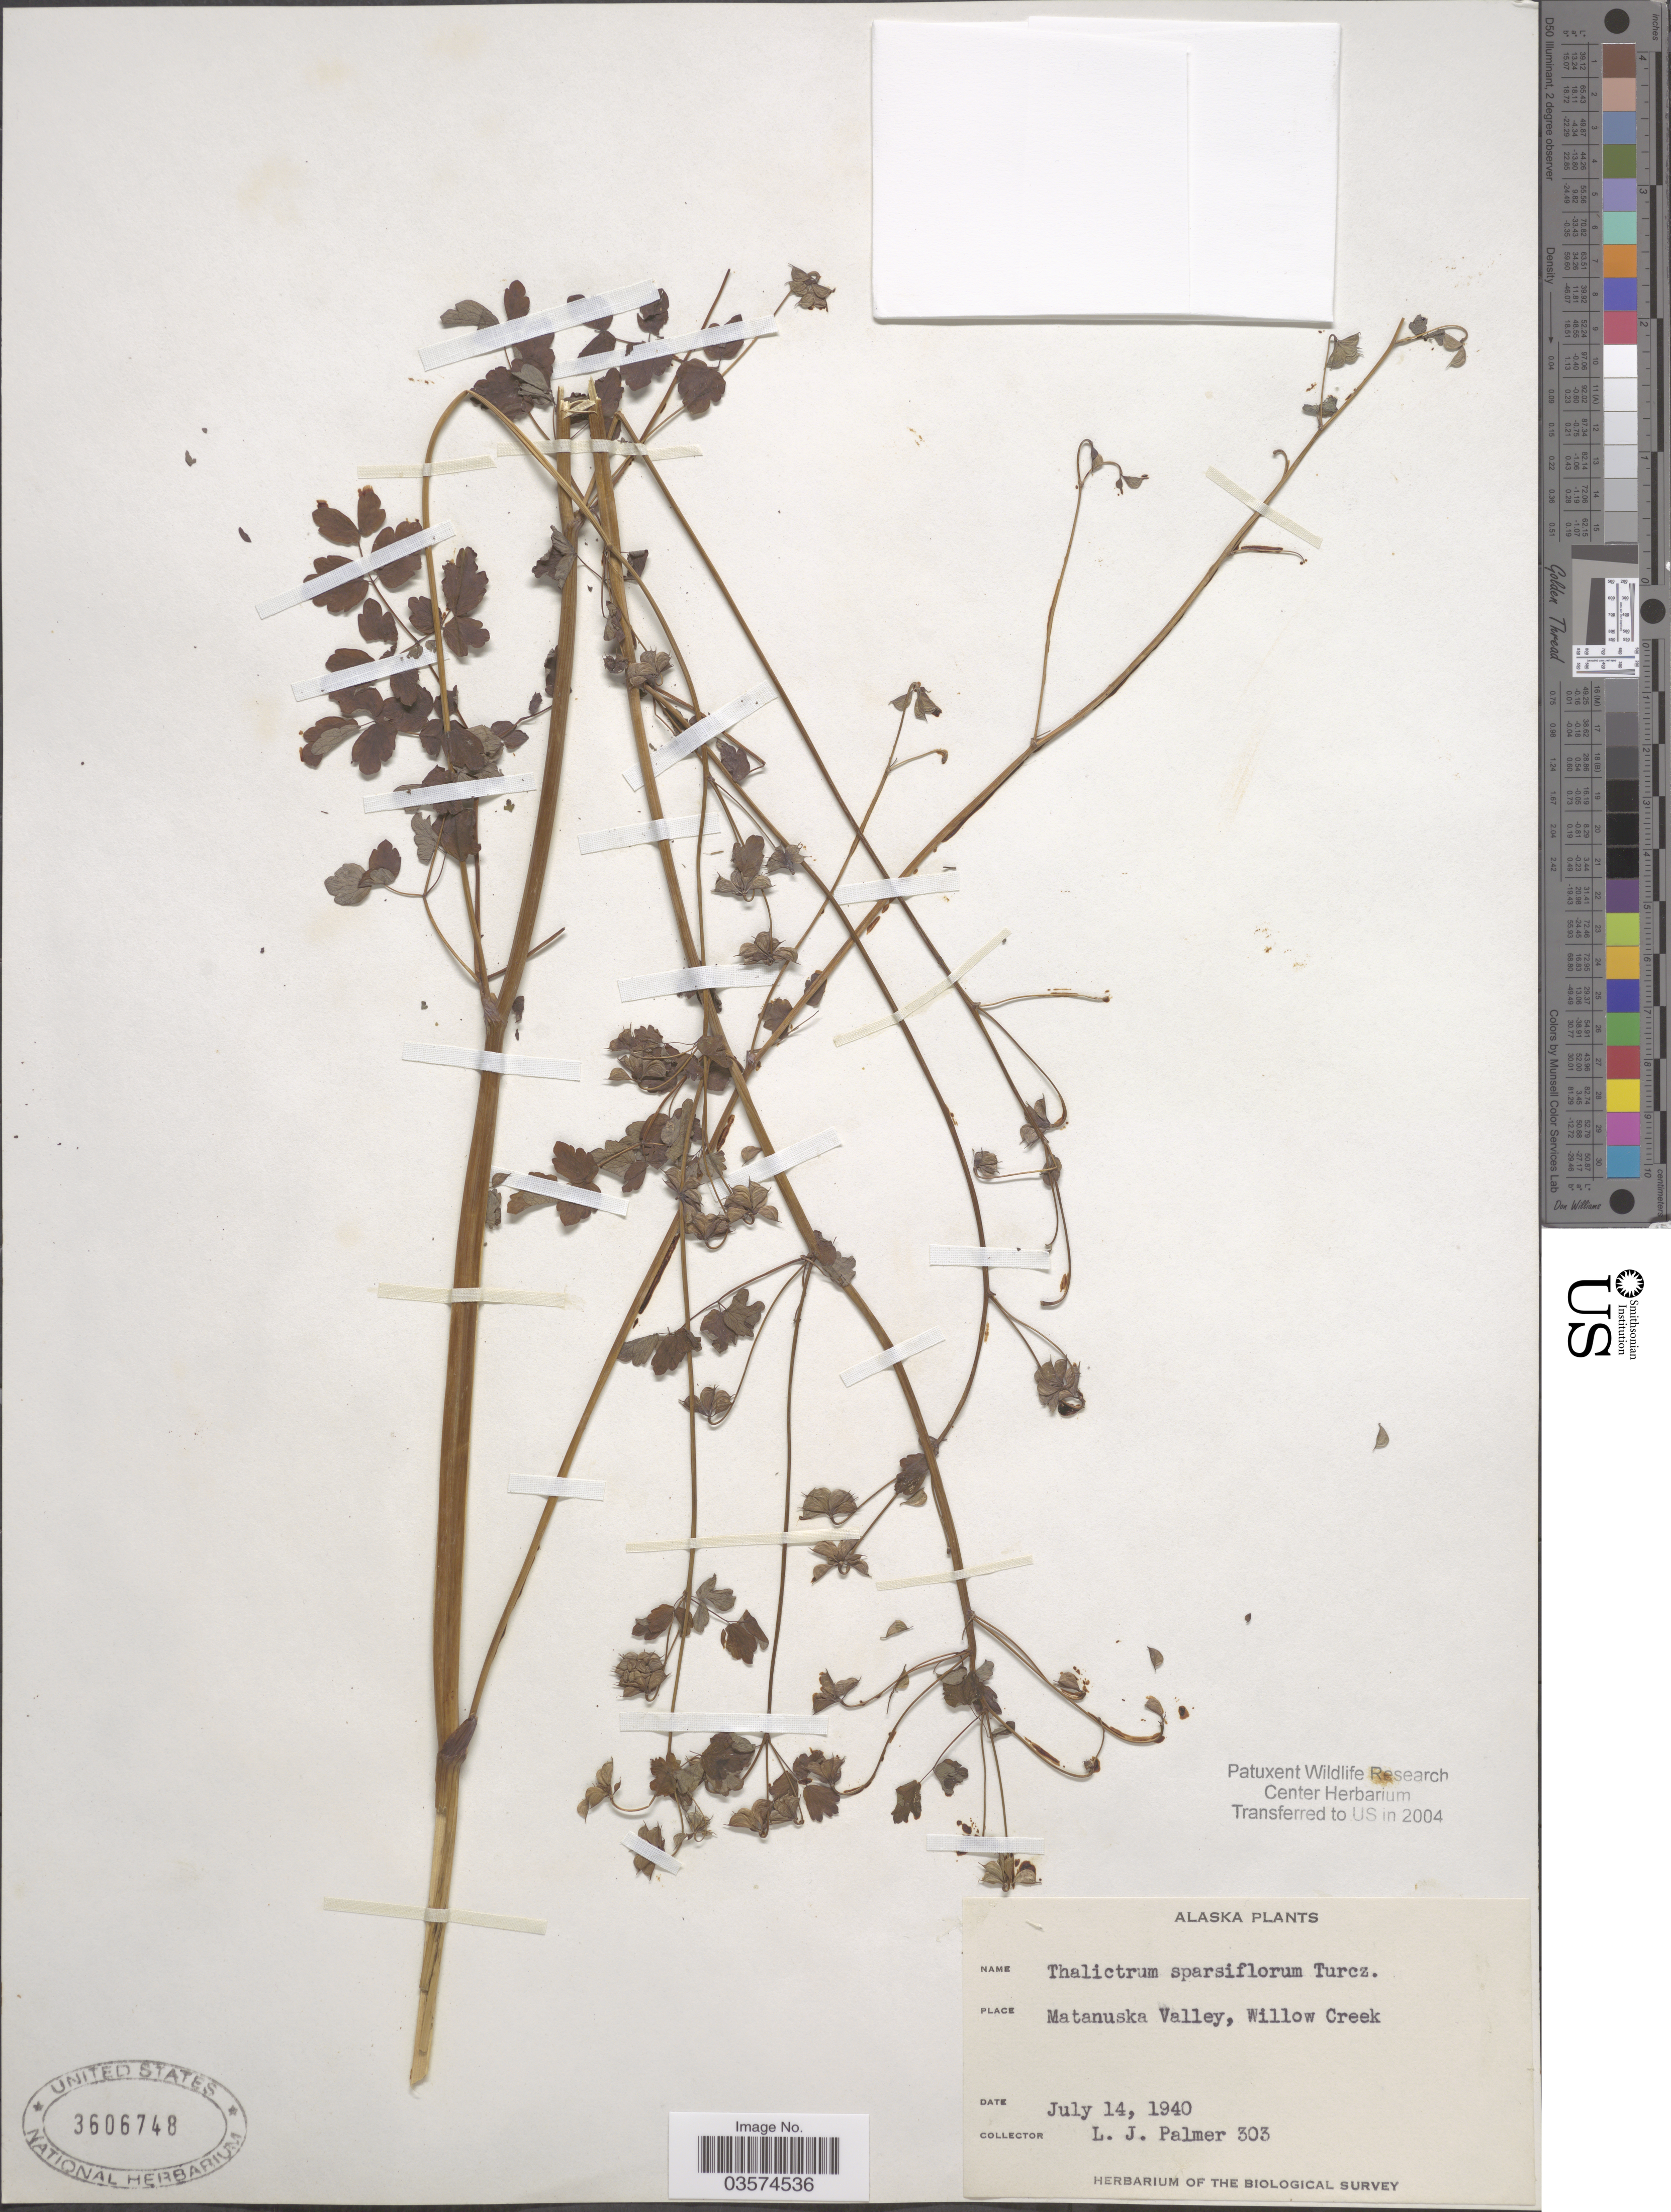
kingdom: Plantae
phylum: Tracheophyta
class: Magnoliopsida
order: Ranunculales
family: Ranunculaceae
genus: Thalictrum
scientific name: Thalictrum sparsiflorum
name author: Turcz. ex Fisch. & C.A. Mey.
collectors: L. J. Palmer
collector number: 303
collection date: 1940-07-14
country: United States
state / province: Alaska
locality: Matanuska Valley, Willow Creek.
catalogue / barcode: US 3606748